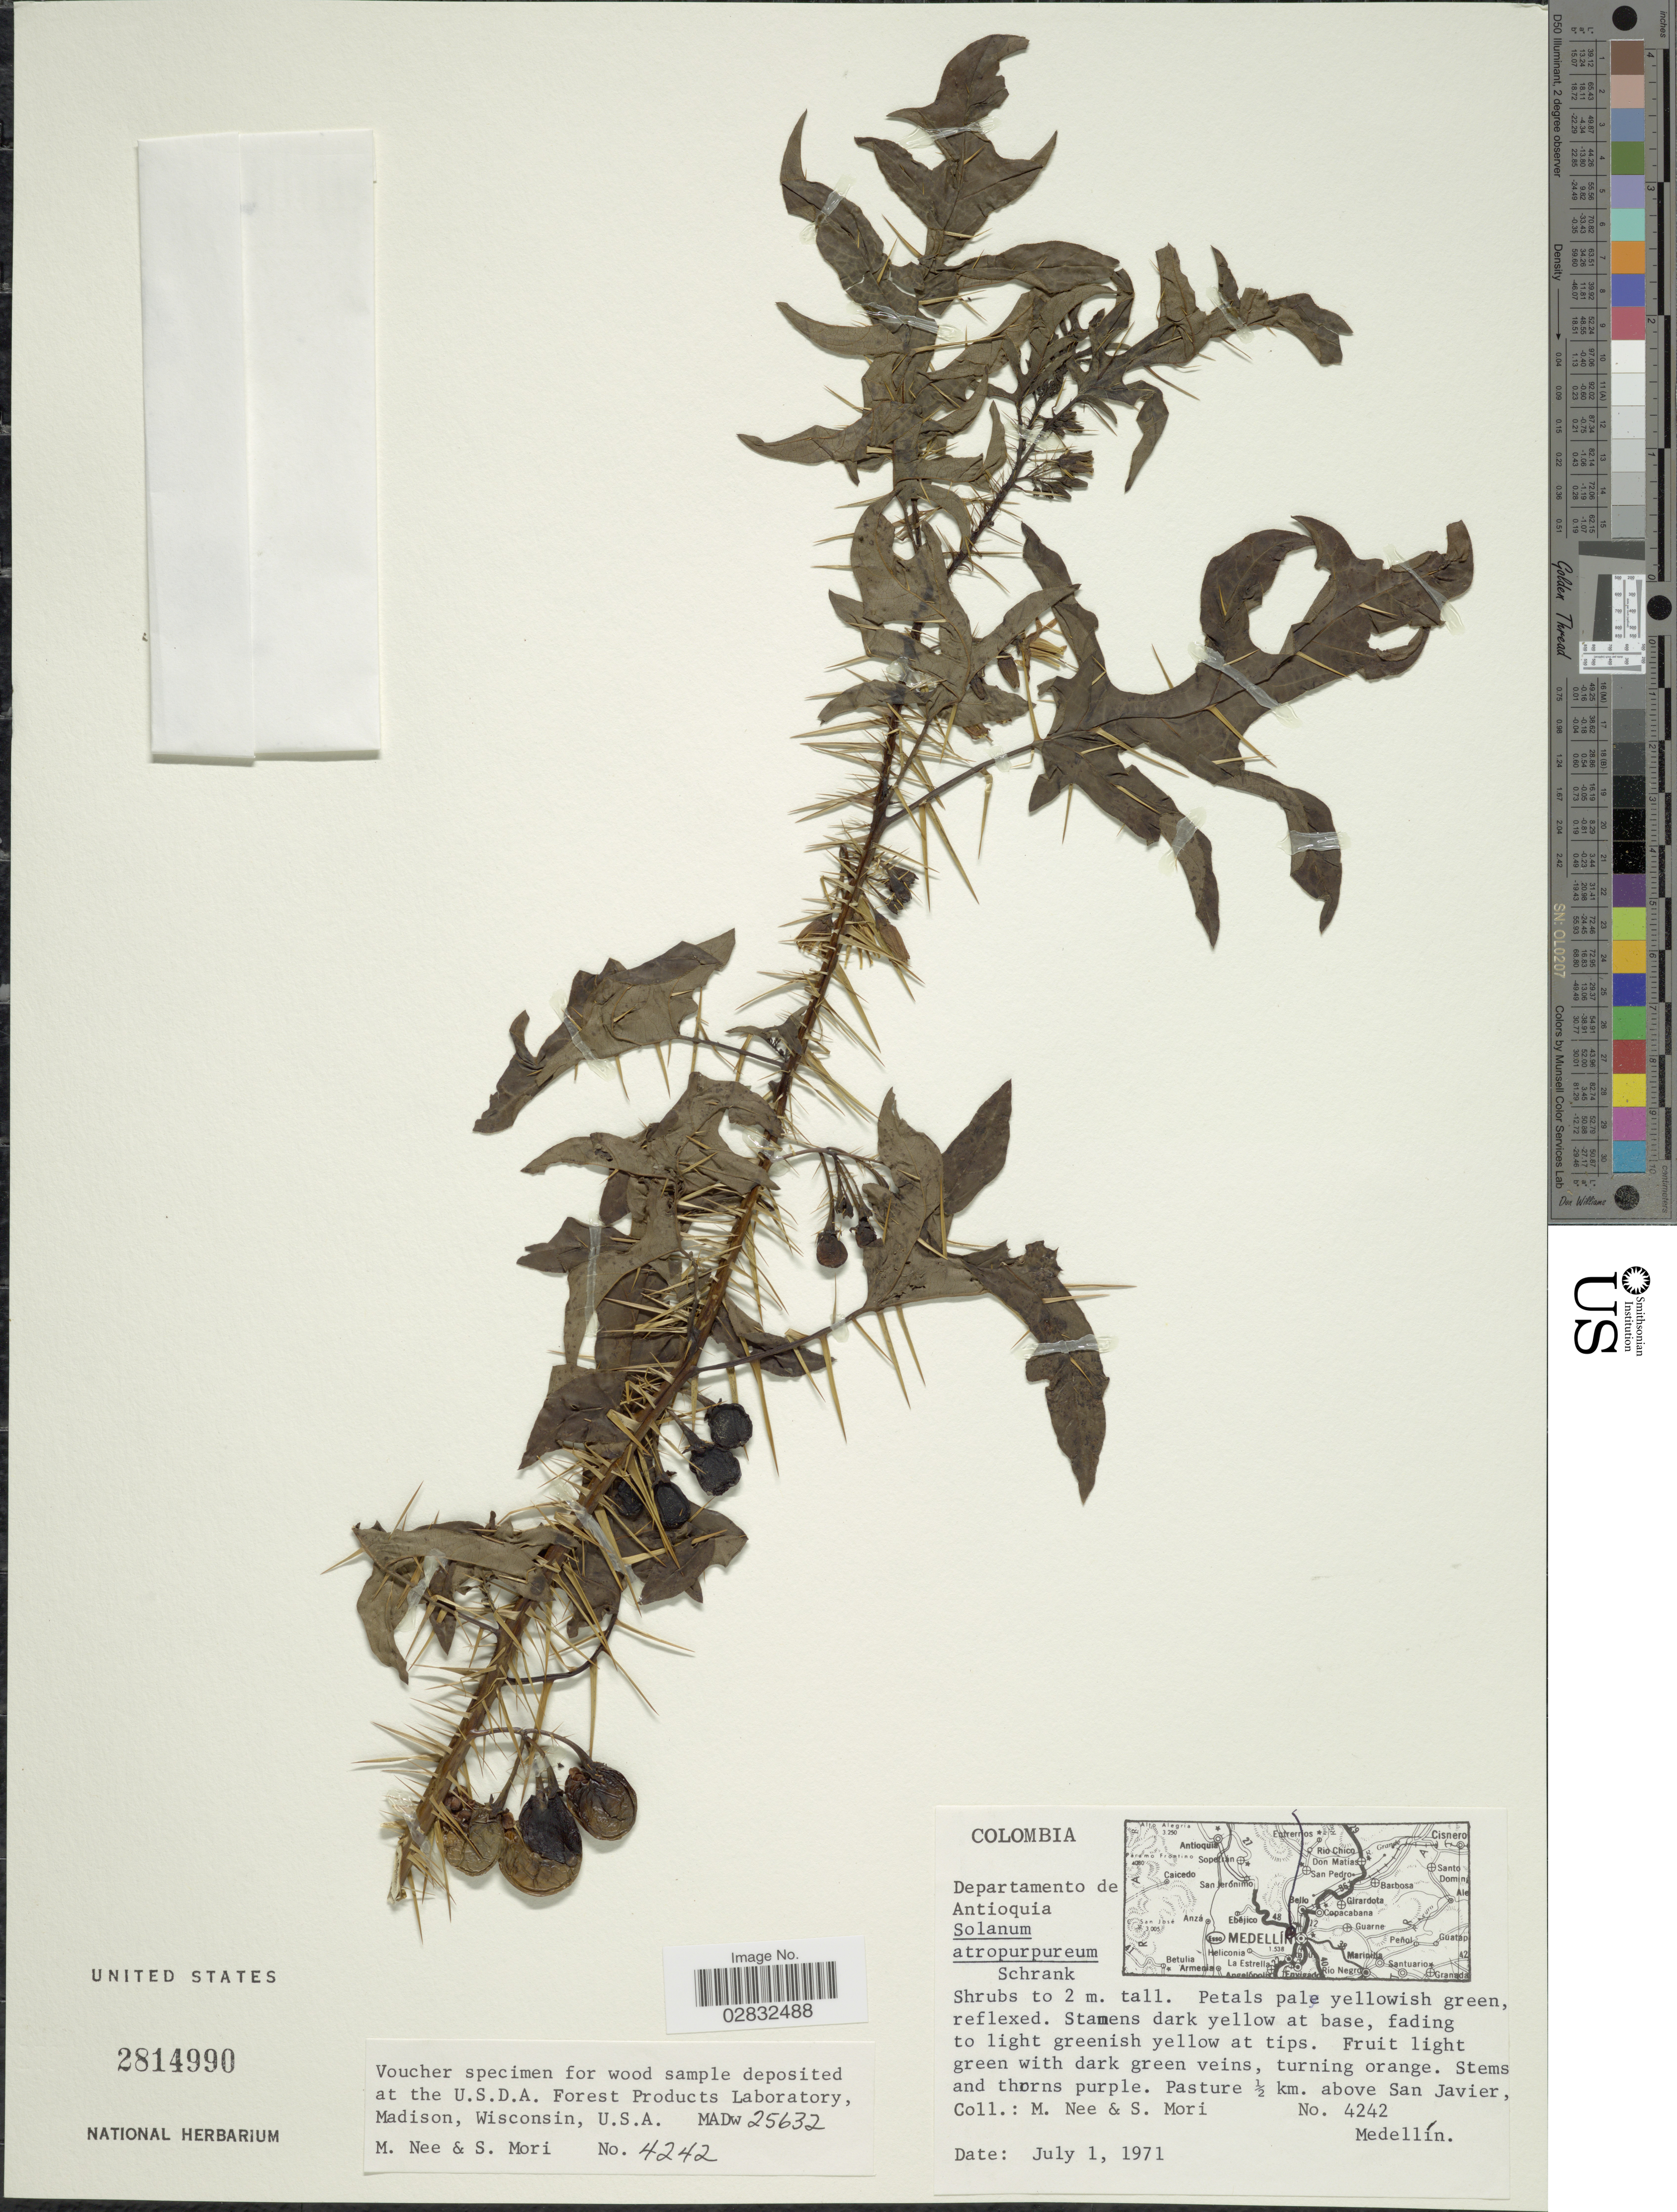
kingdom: Plantae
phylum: Tracheophyta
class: Magnoliopsida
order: Solanales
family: Solanaceae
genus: Solanum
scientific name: Solanum atropurpureum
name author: Schrank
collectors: M. Nee & S. Mori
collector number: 4242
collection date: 1971-07-01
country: Colombia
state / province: Antioquia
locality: Departamento de Antioquia, Pasture 1/2 km. above San Javier. Medellín.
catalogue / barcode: US 2814990